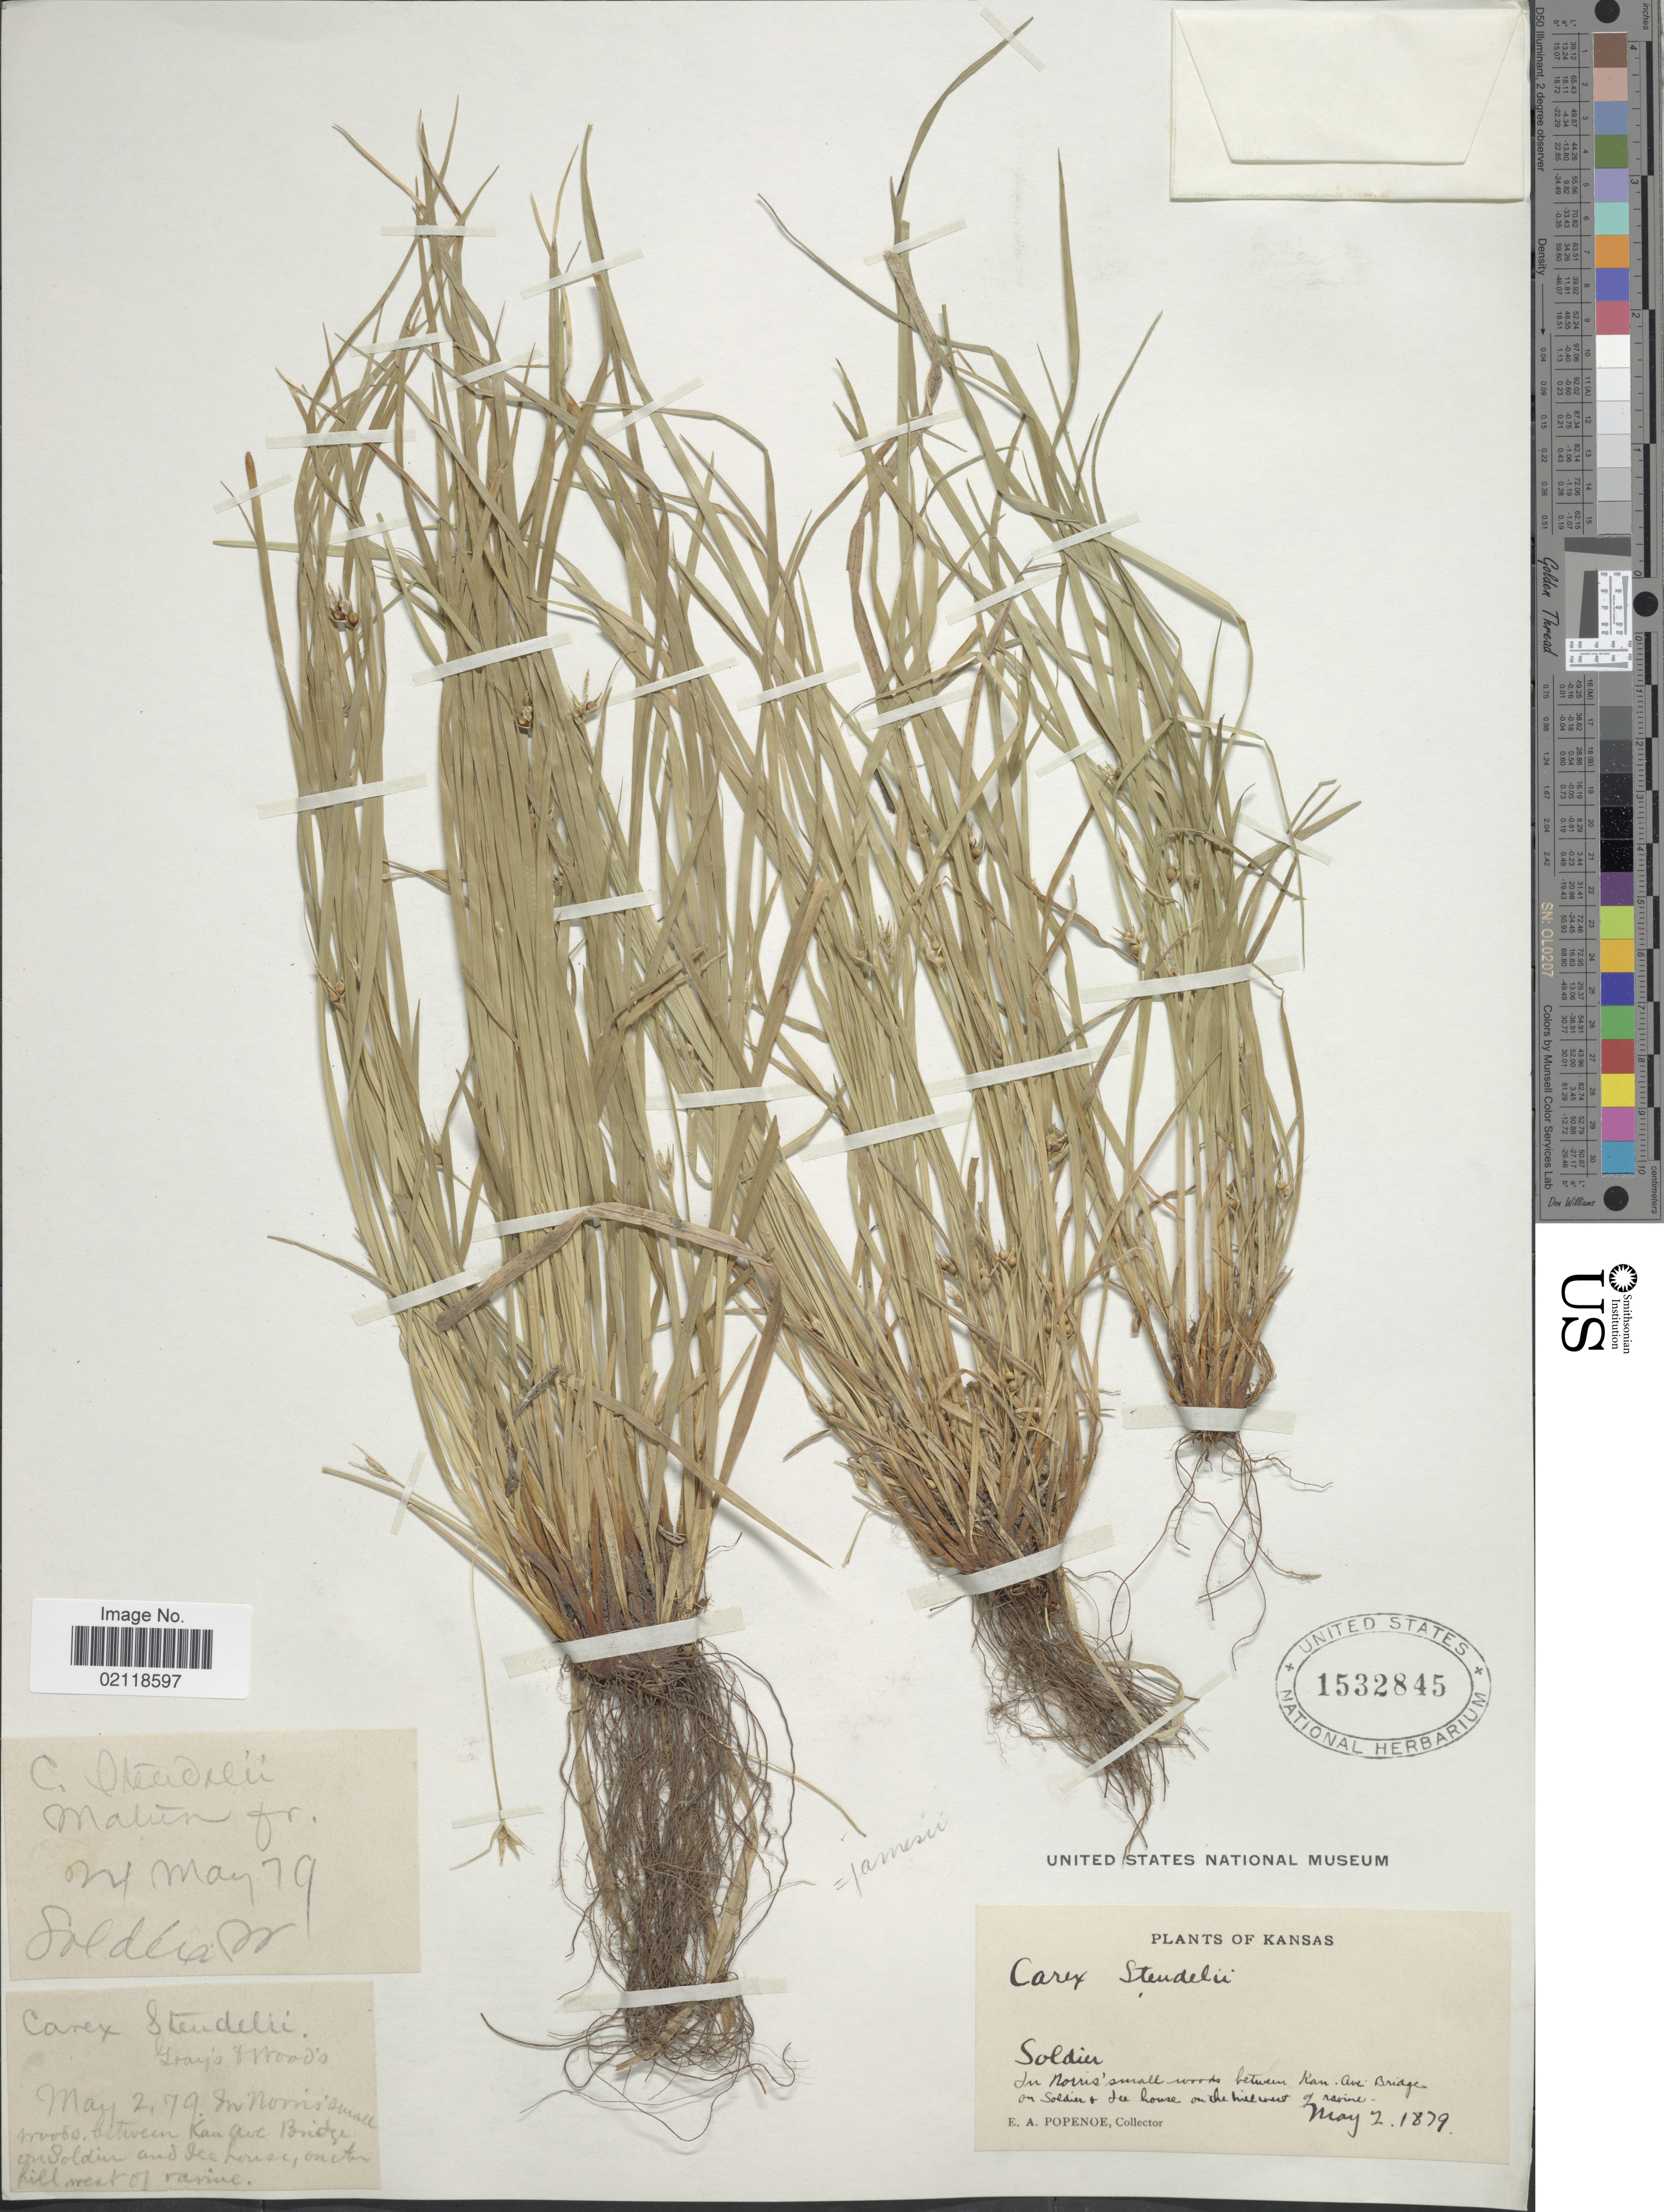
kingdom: Plantae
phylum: Tracheophyta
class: Liliopsida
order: Poales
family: Cyperaceae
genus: Carex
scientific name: Carex jamesii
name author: Schwein.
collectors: E. A. Popenoe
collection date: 1879-05-02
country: United States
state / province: Kansas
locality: Soldier, in Norris' small woods between Kan. Ave. Bridge on Soldier + Ice house on the hill west of ravine.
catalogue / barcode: US 1532845